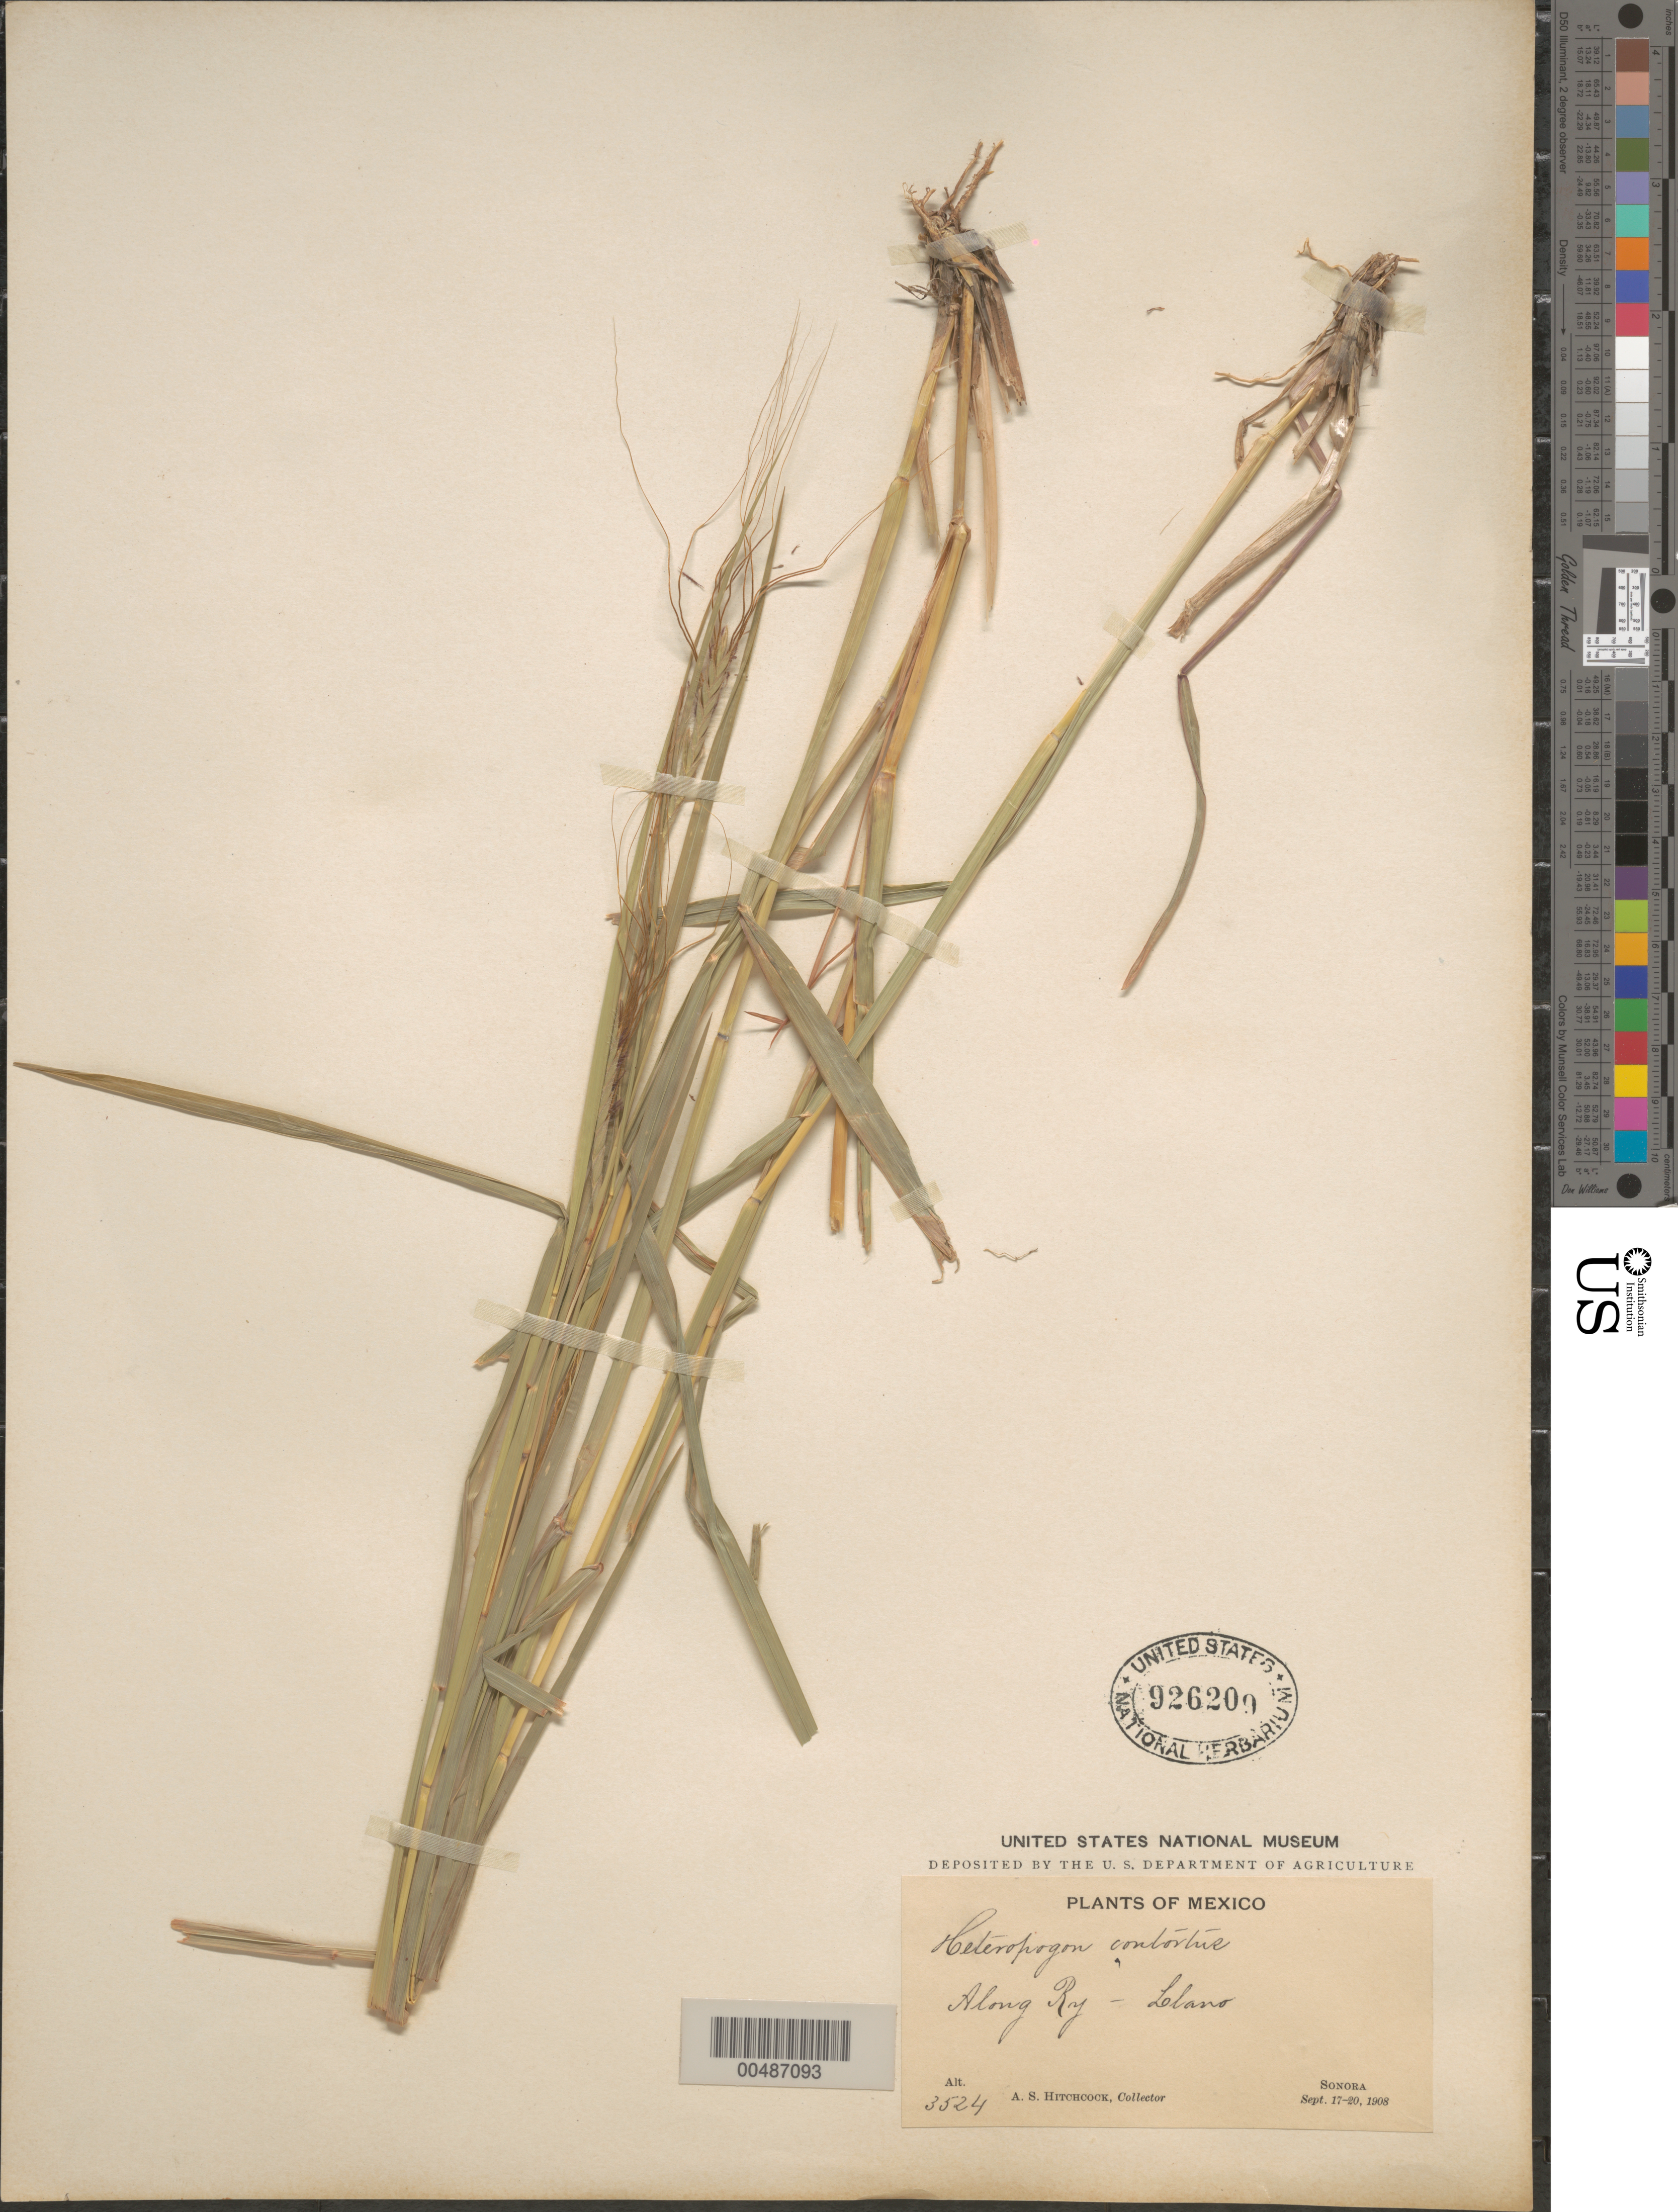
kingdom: Plantae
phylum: Tracheophyta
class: Liliopsida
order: Poales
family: Poaceae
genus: Heteropogon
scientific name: Heteropogon contortus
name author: (L.) P. Beauv. ex Roem. & Schult.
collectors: A. S. Hitchcock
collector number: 3524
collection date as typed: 17 Sep 1908 to 20 Sep 1908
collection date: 1908-09-17/1908-09-20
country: Mexico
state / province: Sonora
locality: Along Ry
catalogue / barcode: US 926209